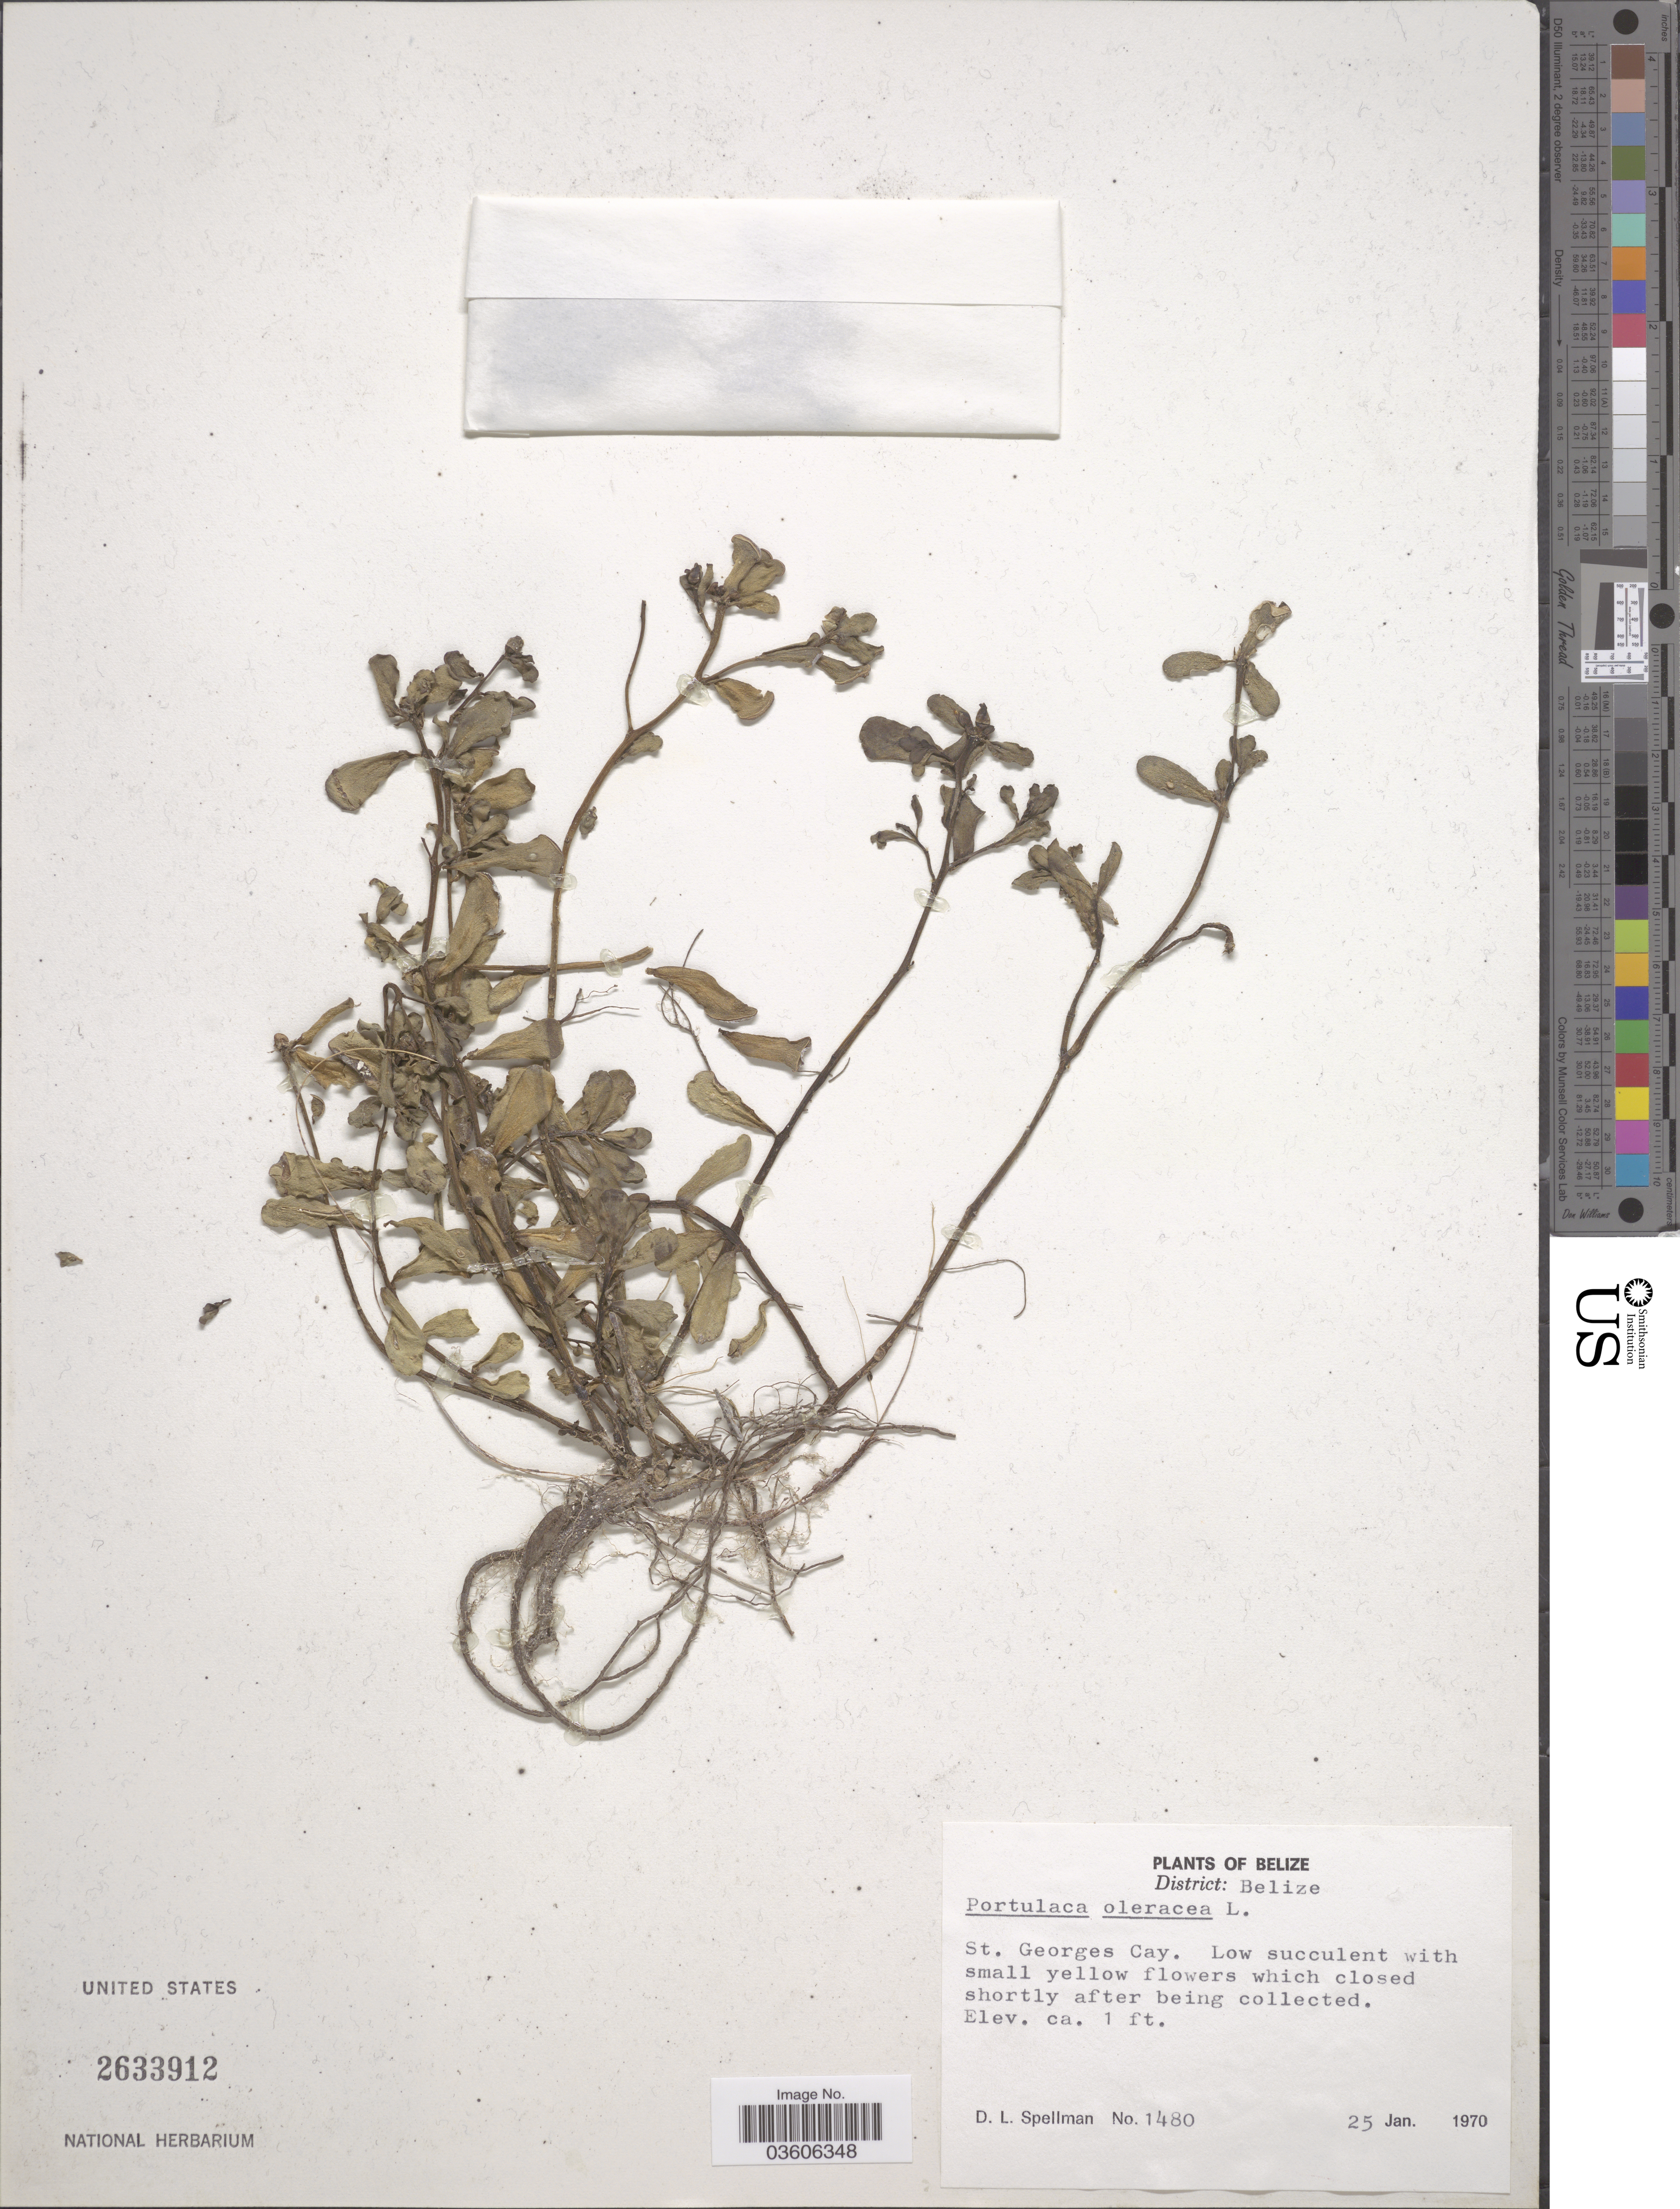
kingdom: Plantae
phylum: Tracheophyta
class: Magnoliopsida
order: Caryophyllales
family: Portulacaceae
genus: Portulaca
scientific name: Portulaca oleracea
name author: L.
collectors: D. L. Spellman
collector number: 1480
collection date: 1970-01-25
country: Belize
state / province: Belize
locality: District: Belize. St. Georges Cay.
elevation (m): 0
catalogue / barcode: US 2633912